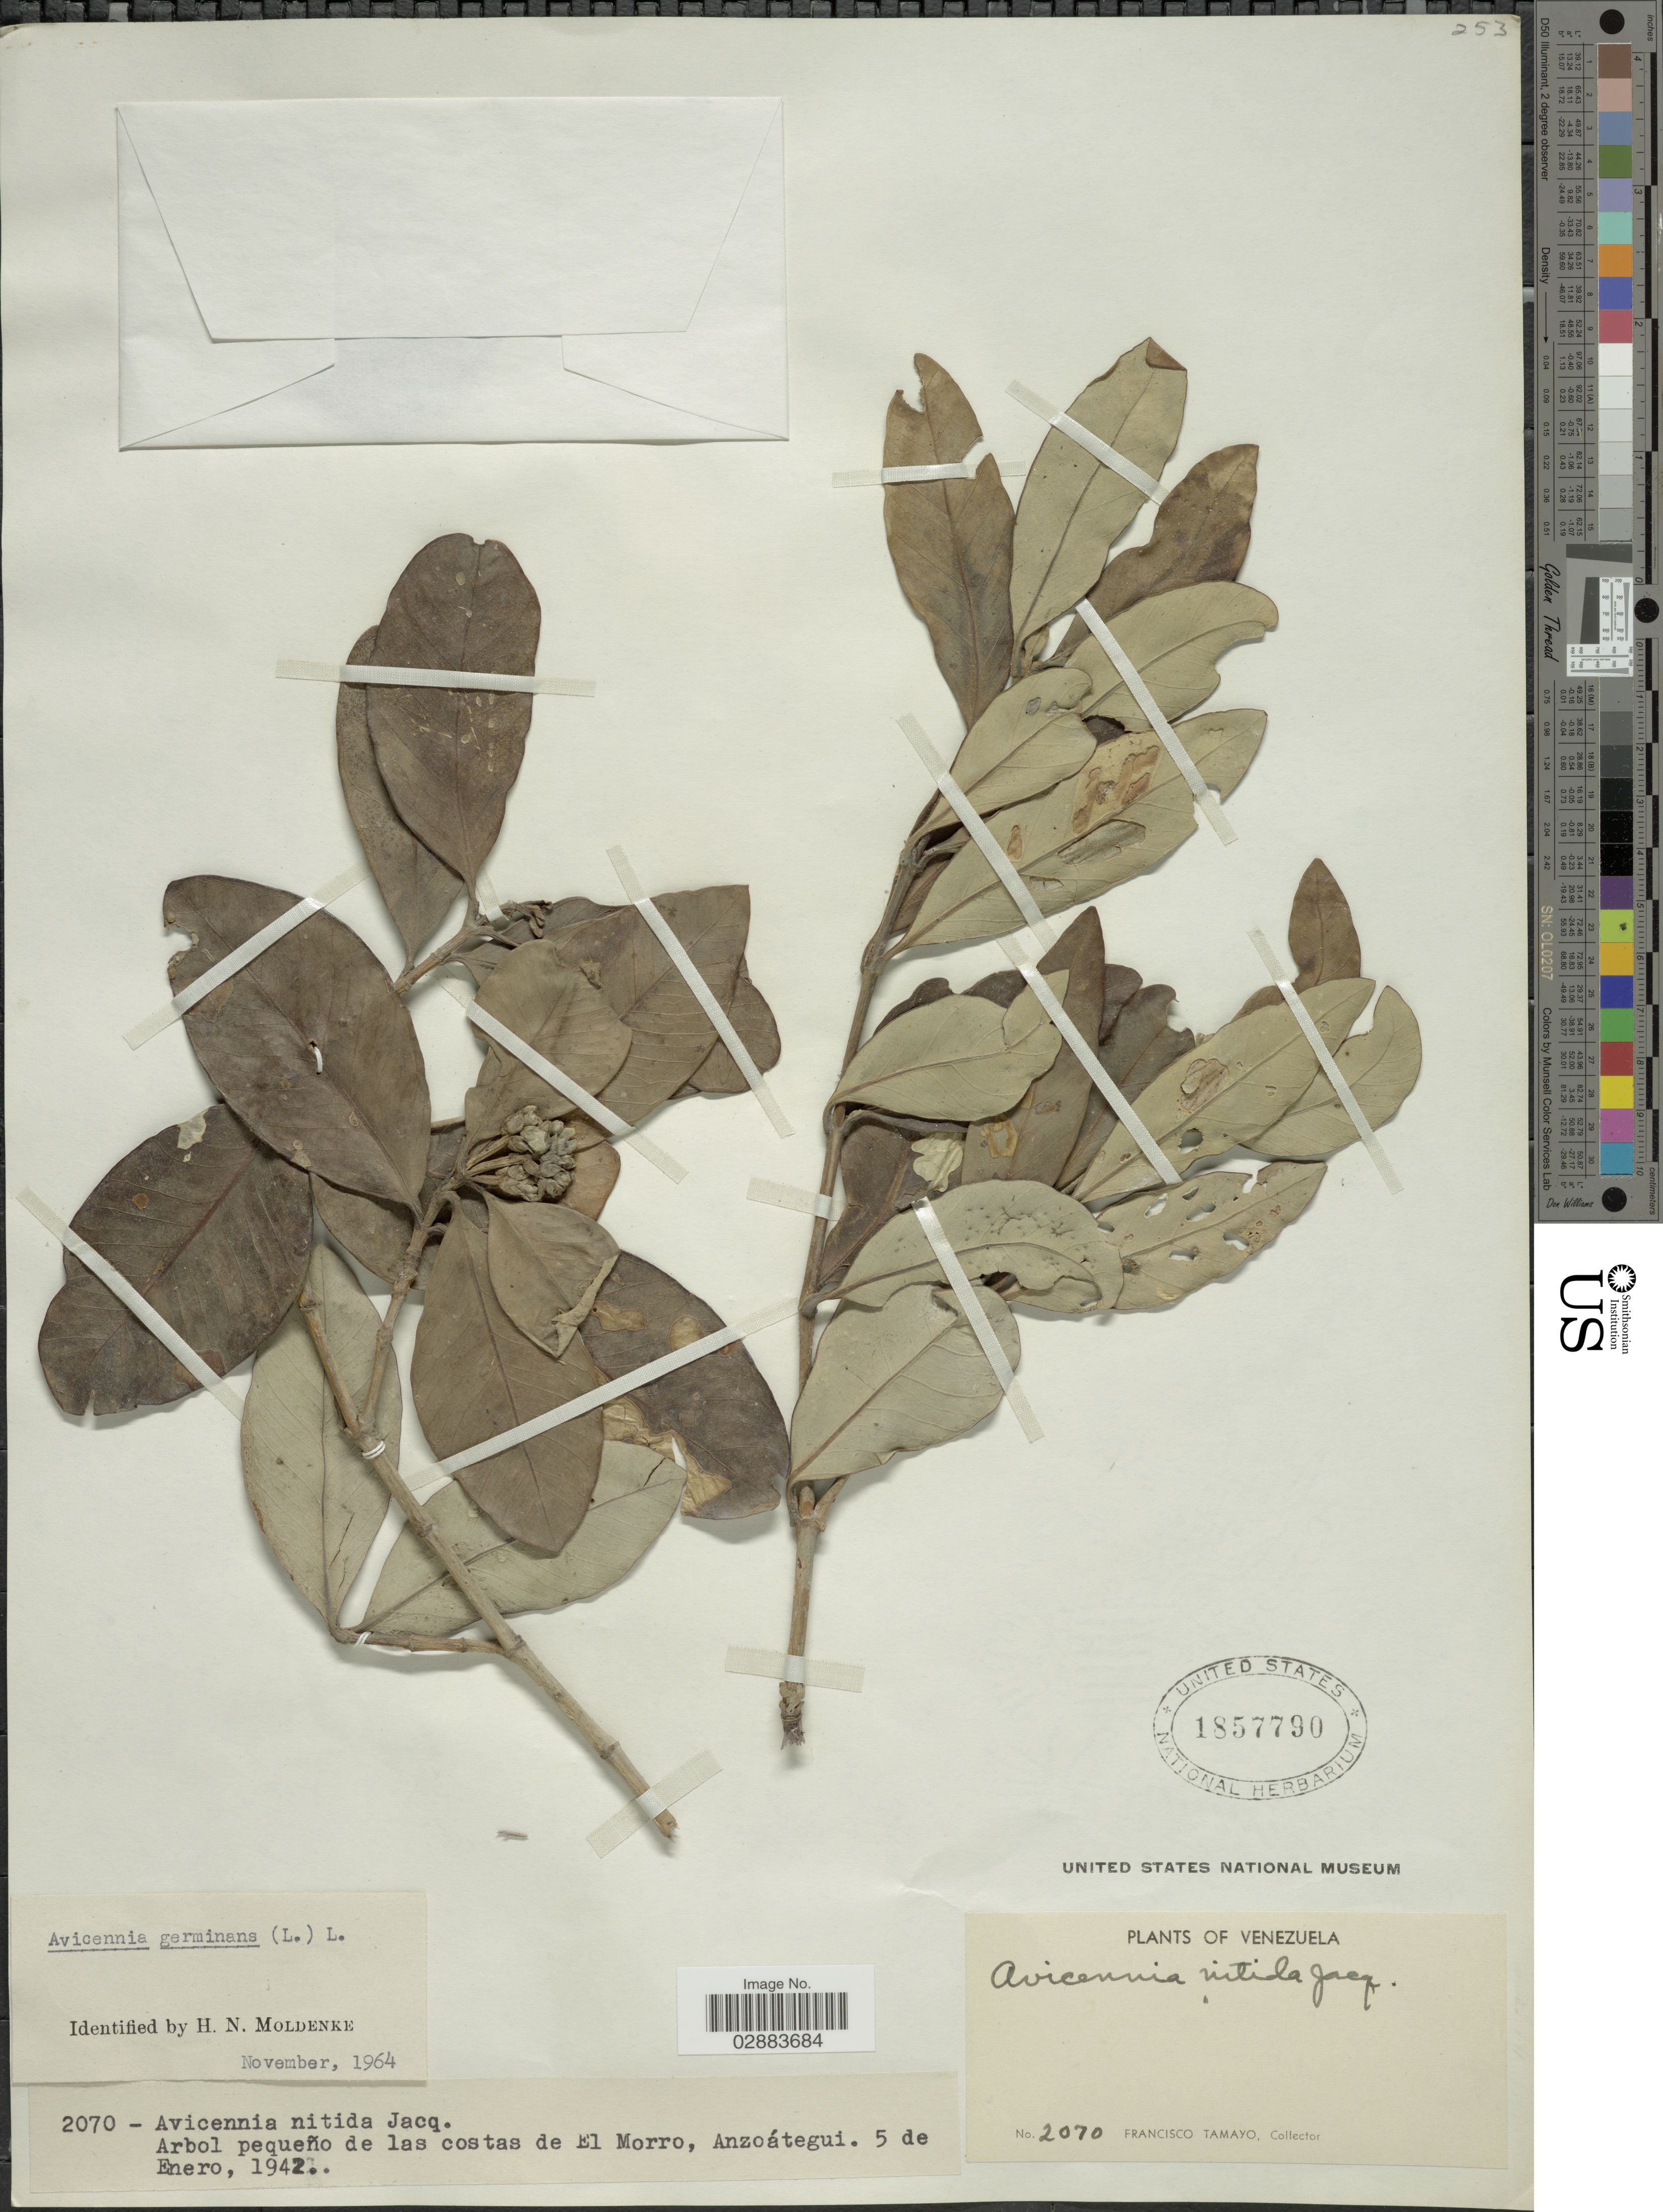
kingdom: Plantae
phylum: Tracheophyta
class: Magnoliopsida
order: Lamiales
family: Acanthaceae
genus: Avicennia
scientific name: Avicennia germinans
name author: (L.) L.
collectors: F. Tamayo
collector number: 2070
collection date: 1942-01-05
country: Venezuela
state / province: Anzoategui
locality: Las costas de El Morro.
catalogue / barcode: US 1857790